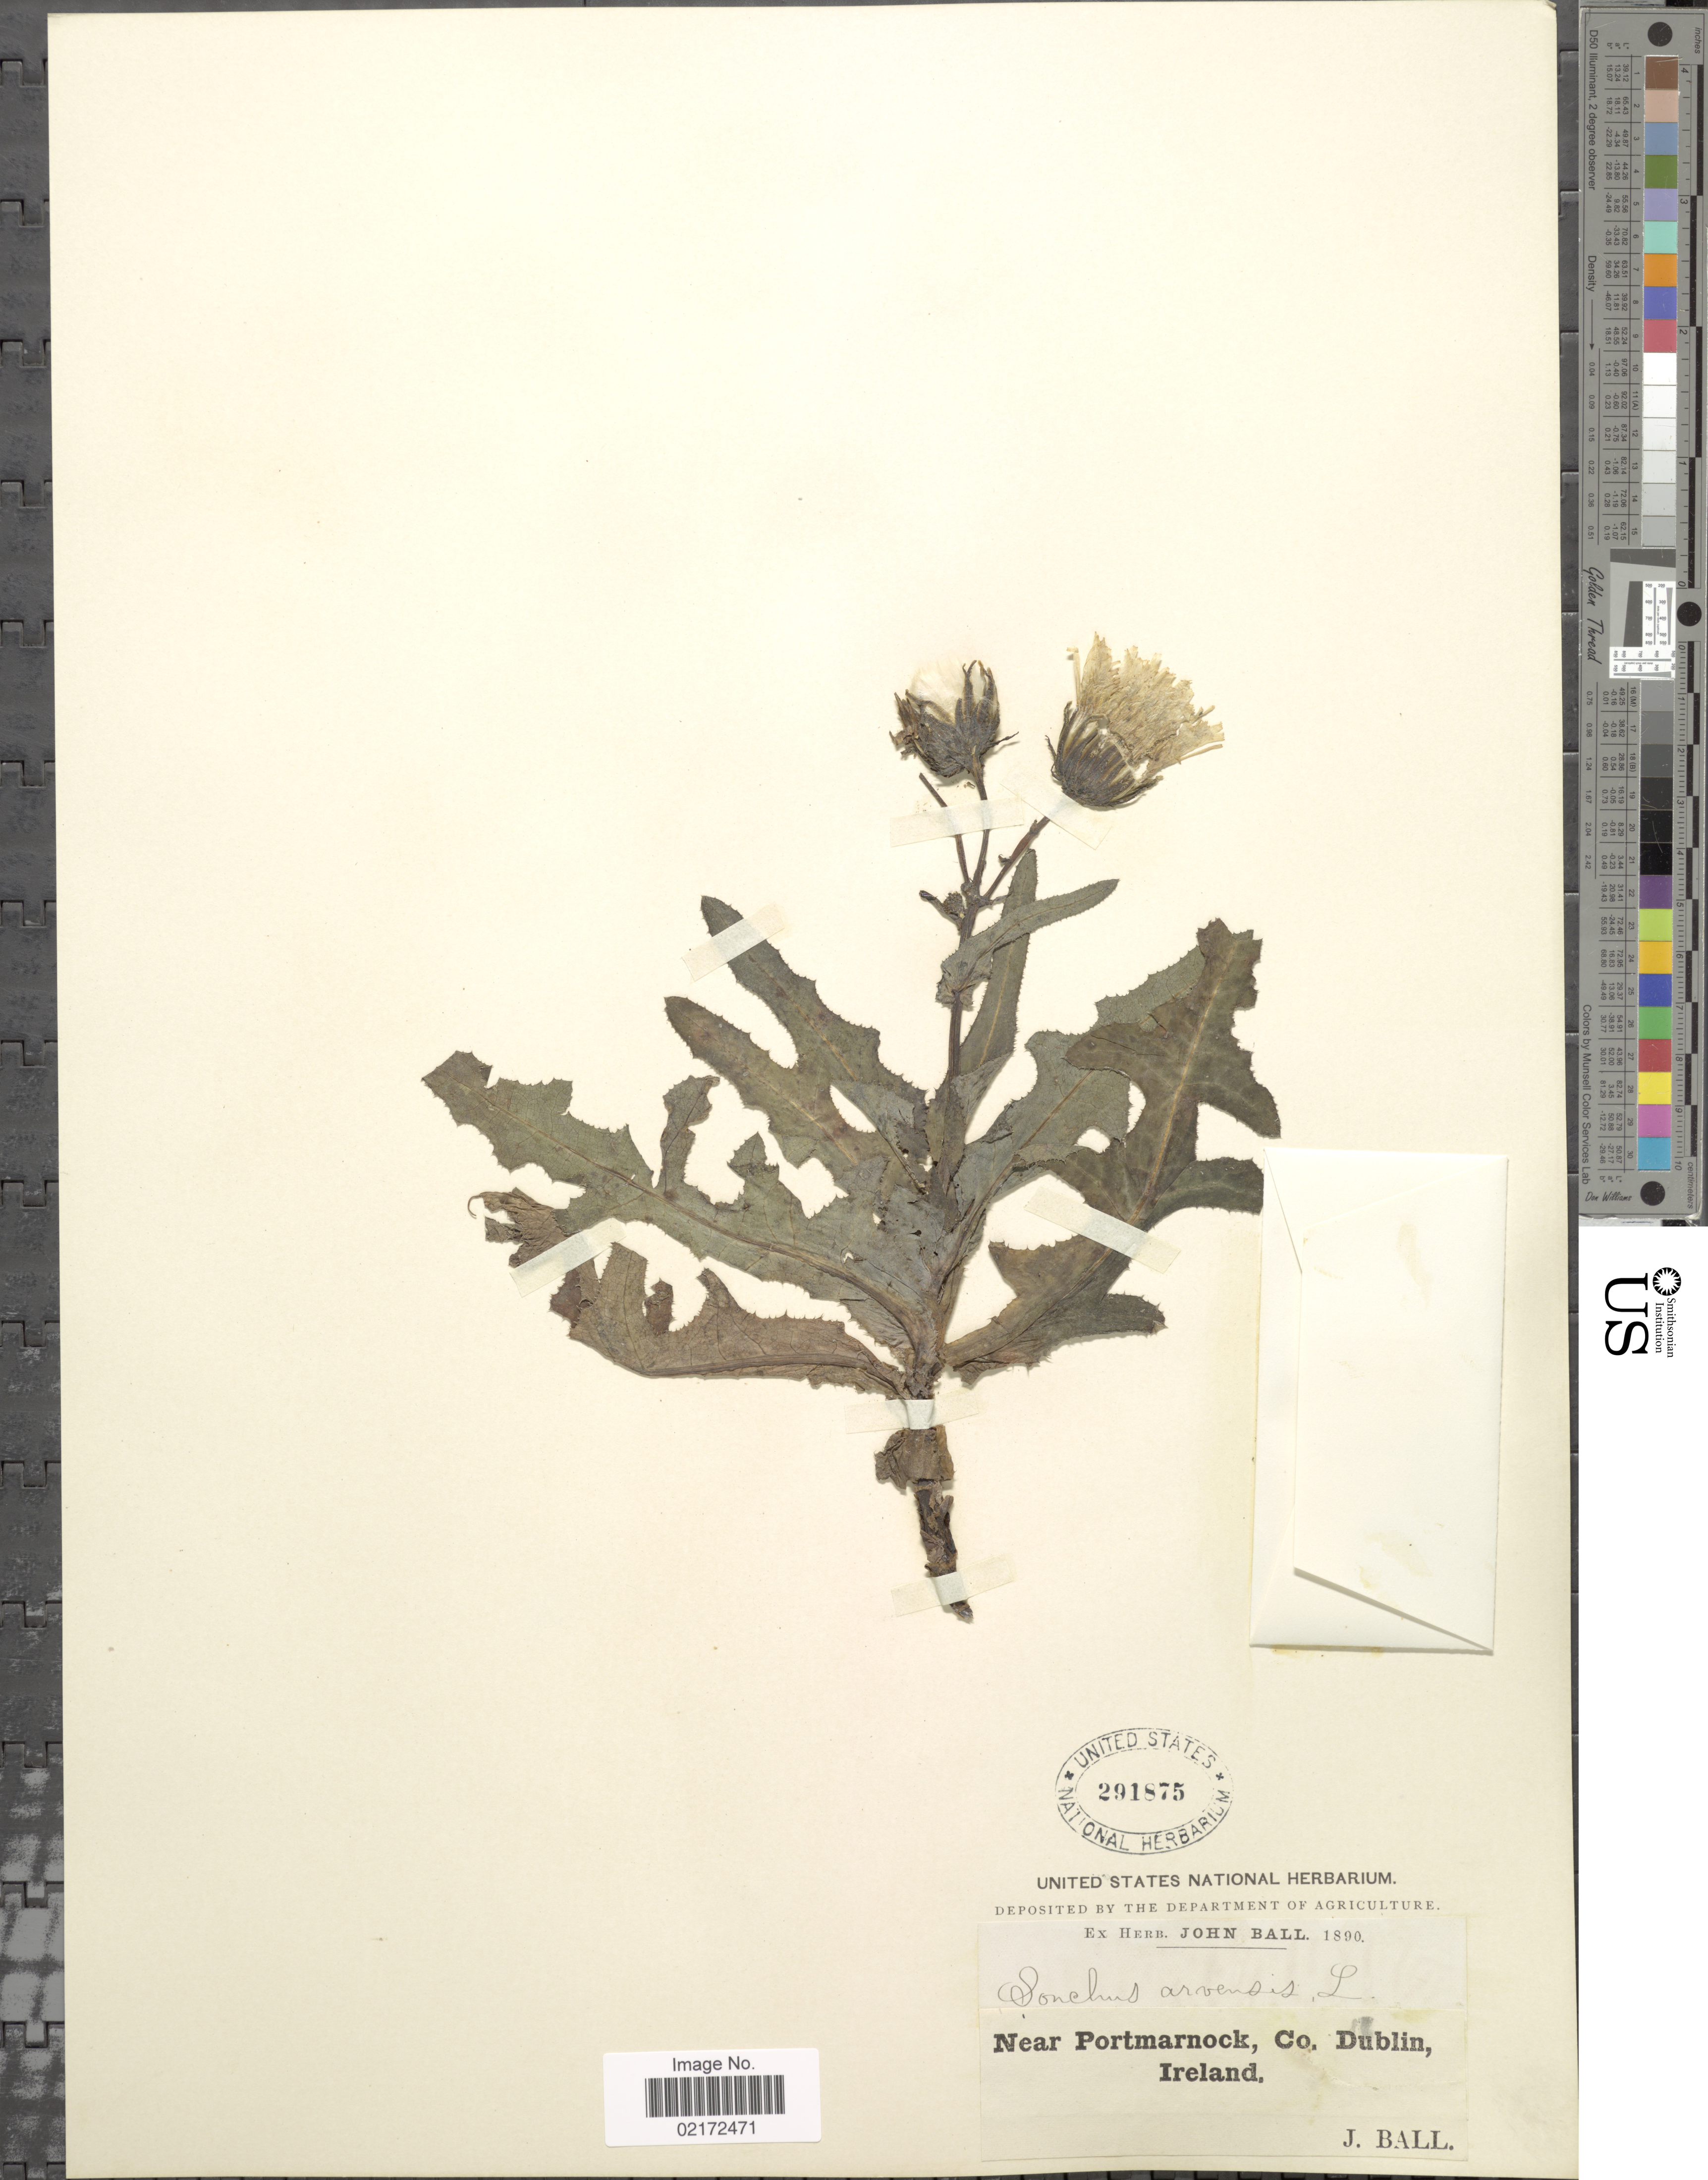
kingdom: Plantae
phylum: Tracheophyta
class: Magnoliopsida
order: Asterales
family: Asteraceae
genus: Sonchus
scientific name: Sonchus arvensis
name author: L.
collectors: J. Ball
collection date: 1890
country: Ireland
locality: Near Portmarnock, Co. Dublin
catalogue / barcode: US 291875